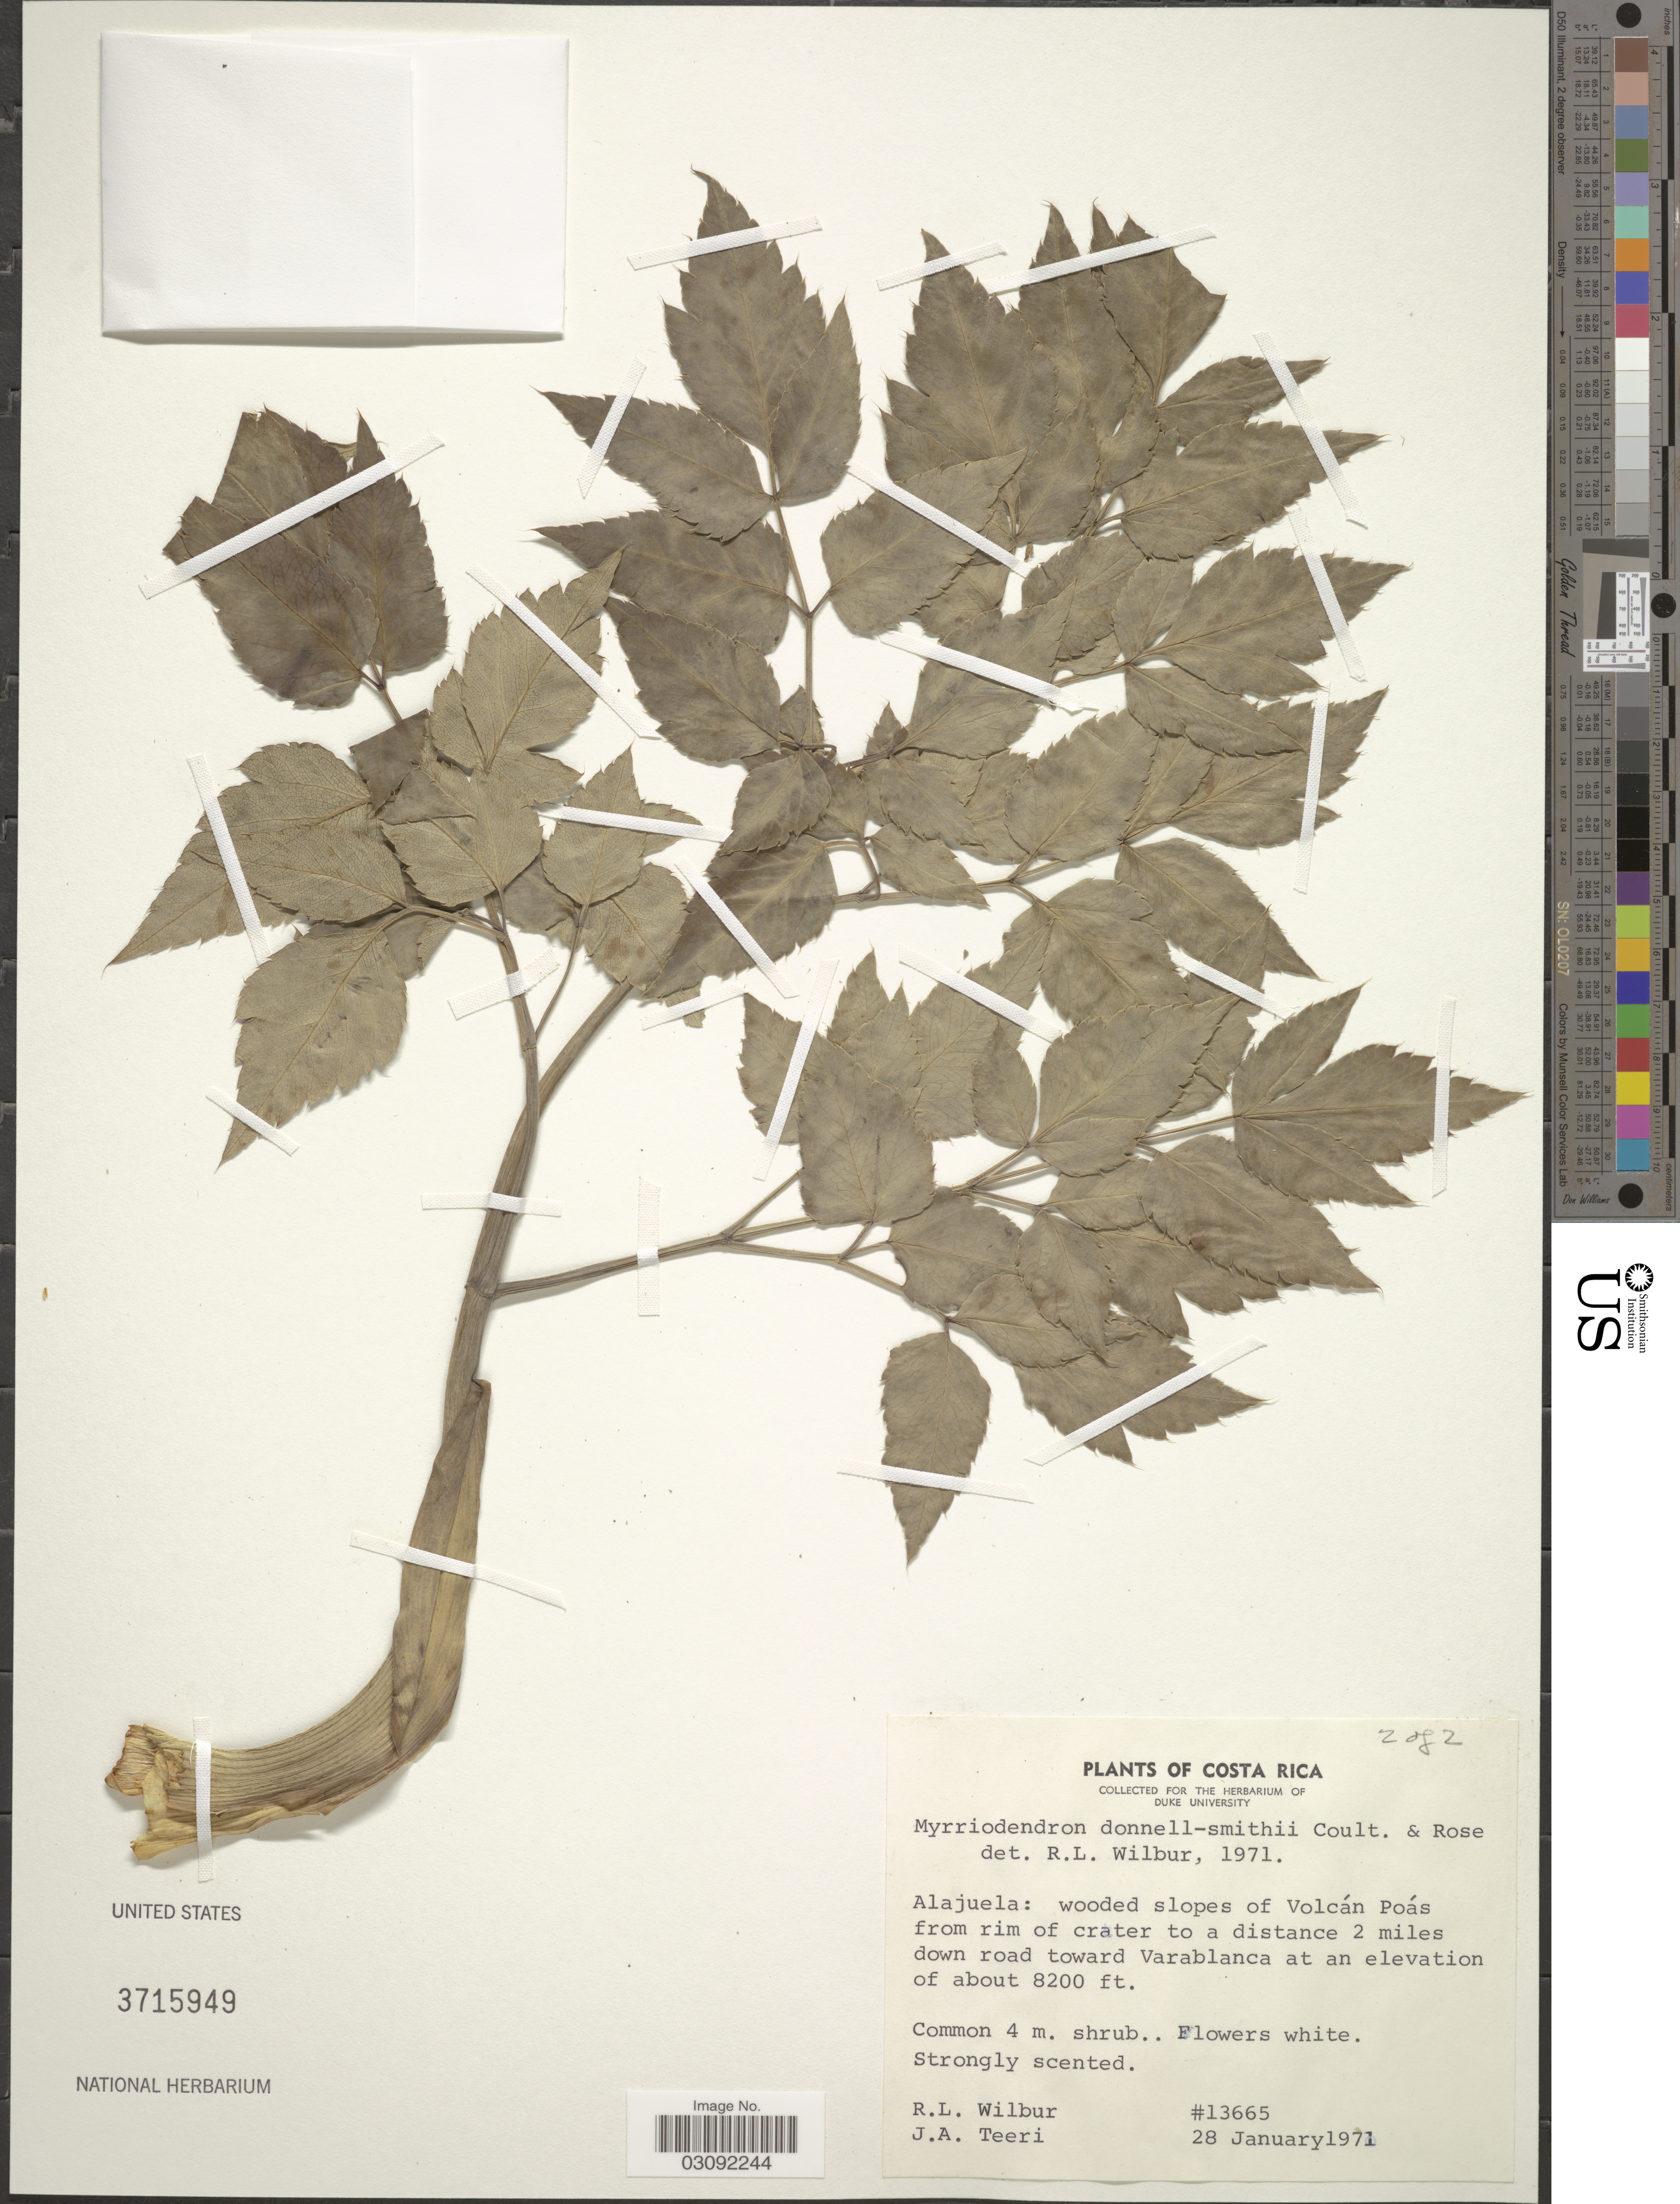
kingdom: Plantae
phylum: Tracheophyta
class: Magnoliopsida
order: Apiales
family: Apiaceae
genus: Myrrhidendron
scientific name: Myrrhidendron donnellsmithii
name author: J.M. Coult. & Rose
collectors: R. L. Wilbur & J. Teeri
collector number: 13665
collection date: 1971-01-28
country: Costa Rica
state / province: Alajuela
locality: Wooded slopes of Volcán Poás from rim of crater to a distance 2 miles down road toward Varablanca.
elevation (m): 2499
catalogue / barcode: US 3715949